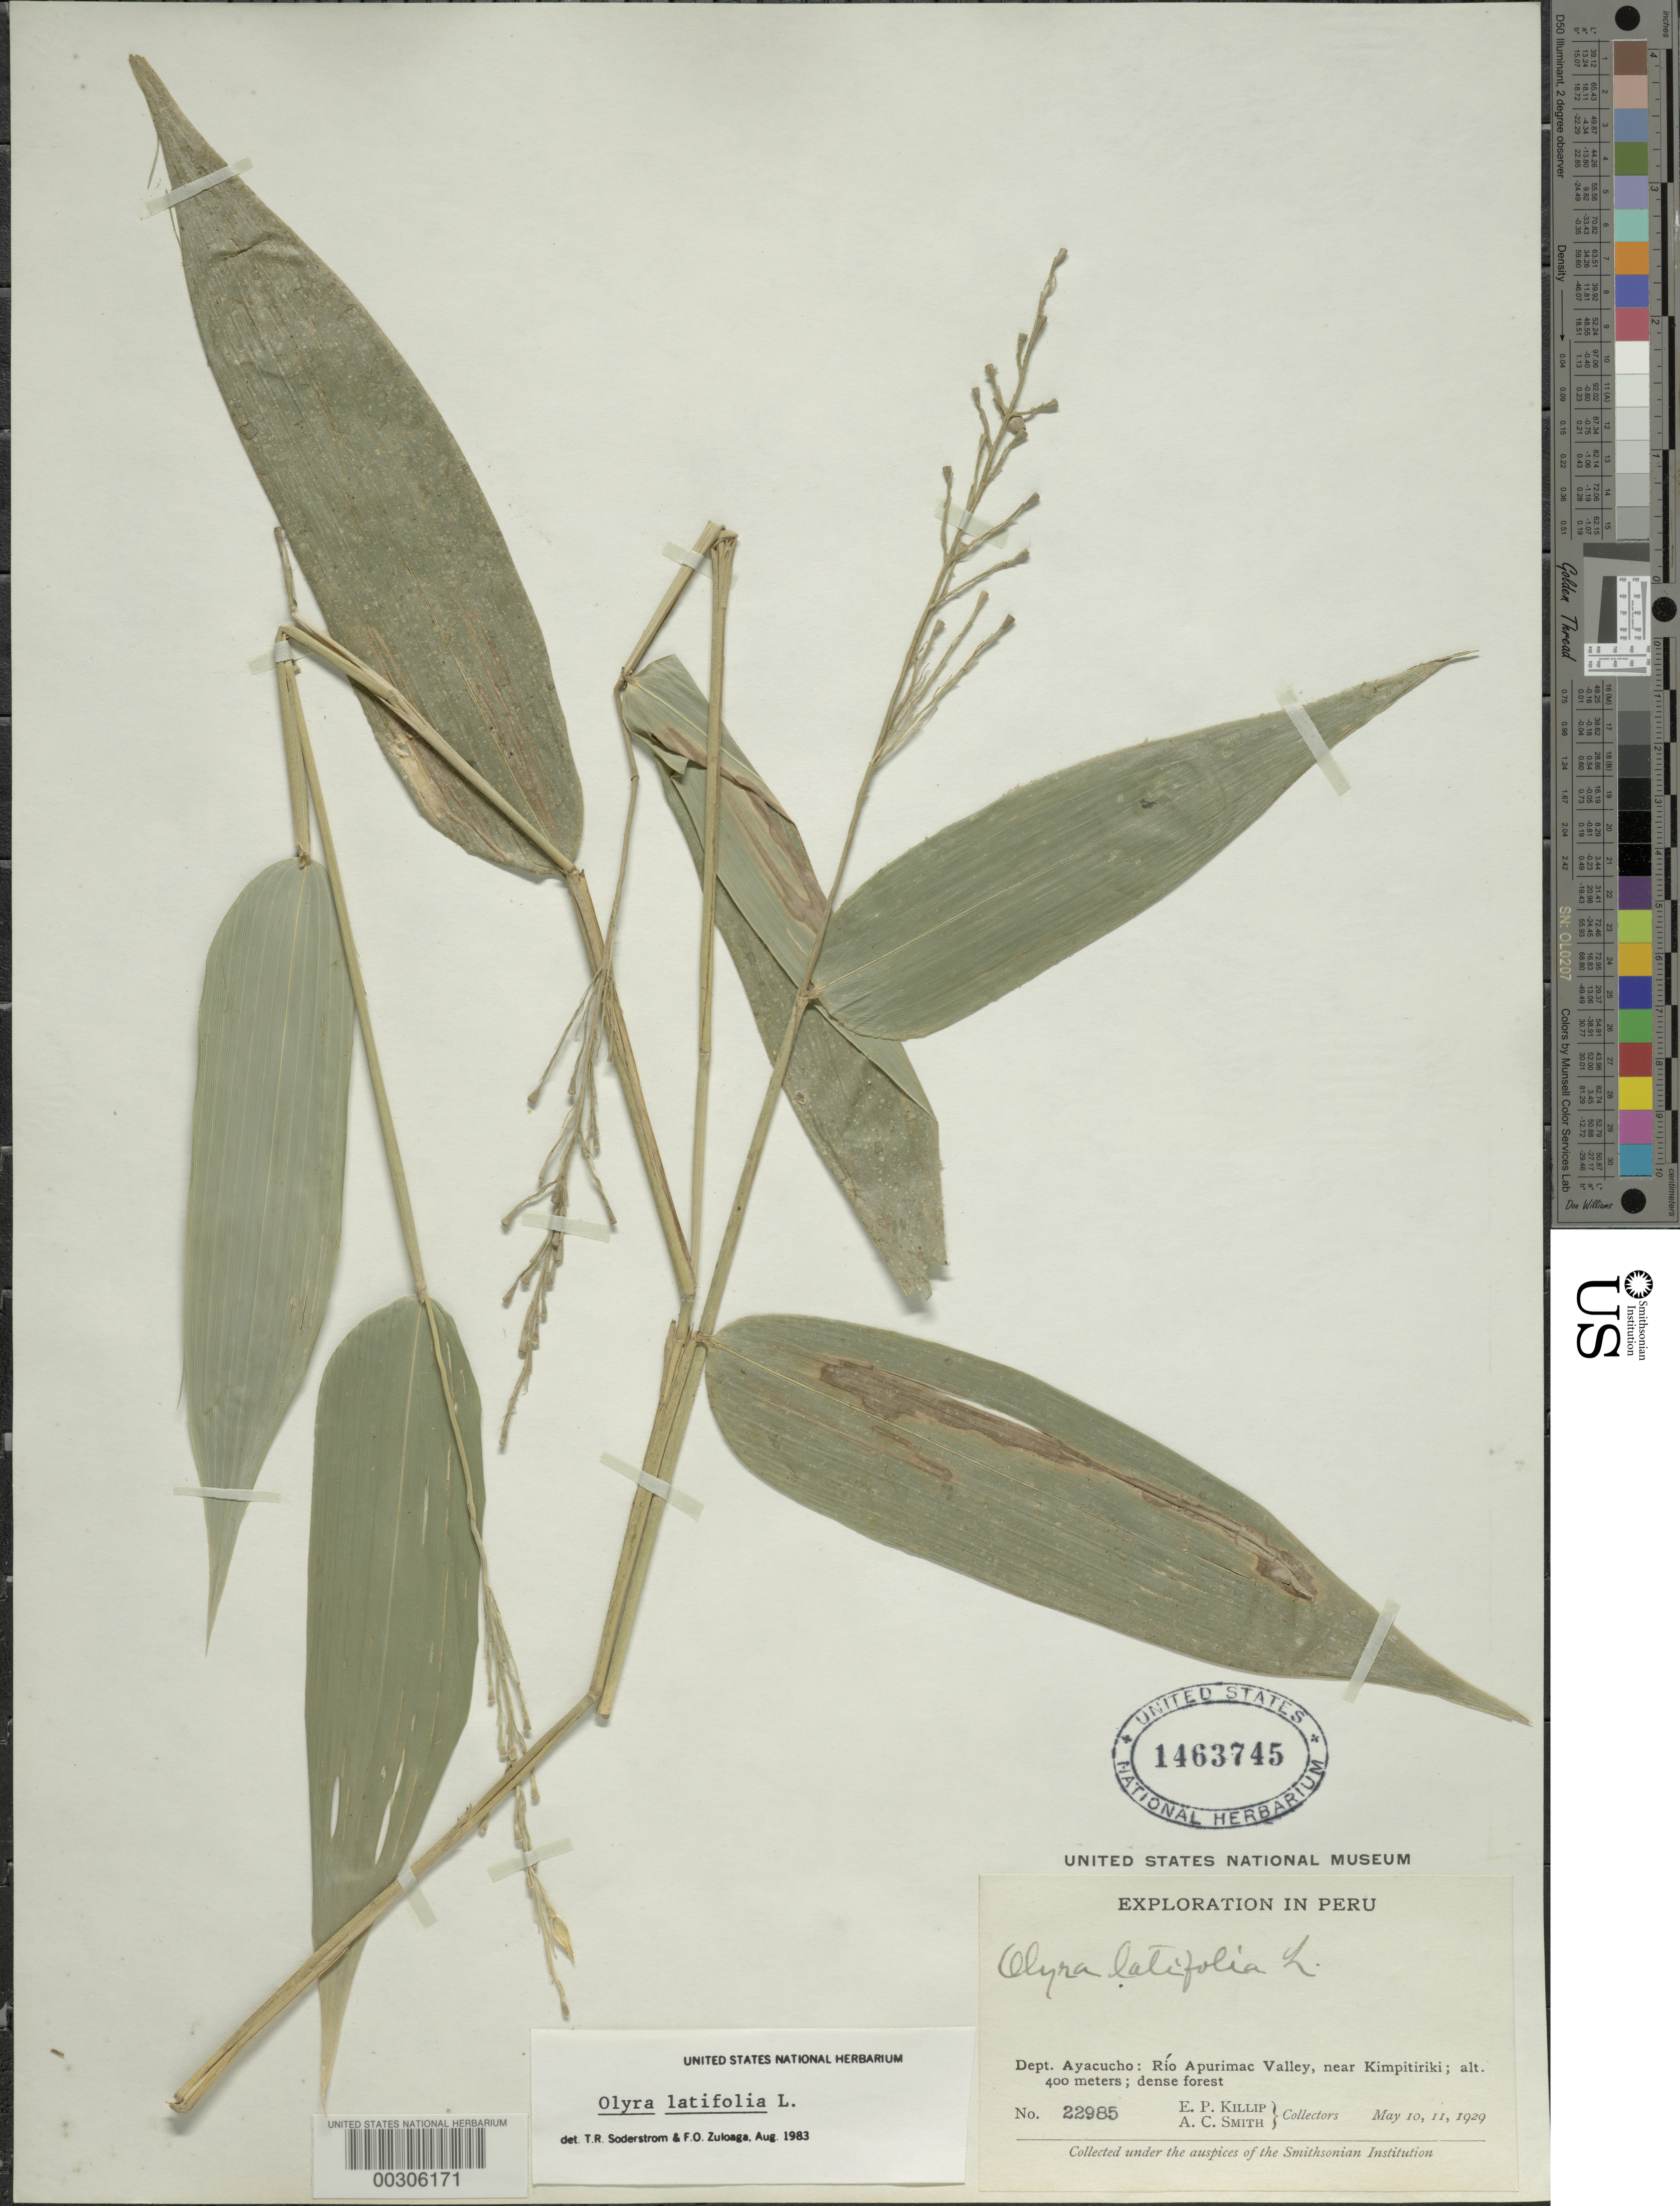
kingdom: Plantae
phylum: Tracheophyta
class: Liliopsida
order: Poales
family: Poaceae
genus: Olyra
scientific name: Olyra latifolia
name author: L.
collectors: E. P. Killip & A. C. Smith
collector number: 22985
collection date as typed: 10 May 1929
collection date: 1929-05-10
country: Peru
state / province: Ayacucho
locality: Río Apurímac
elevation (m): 400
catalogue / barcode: US 1463745